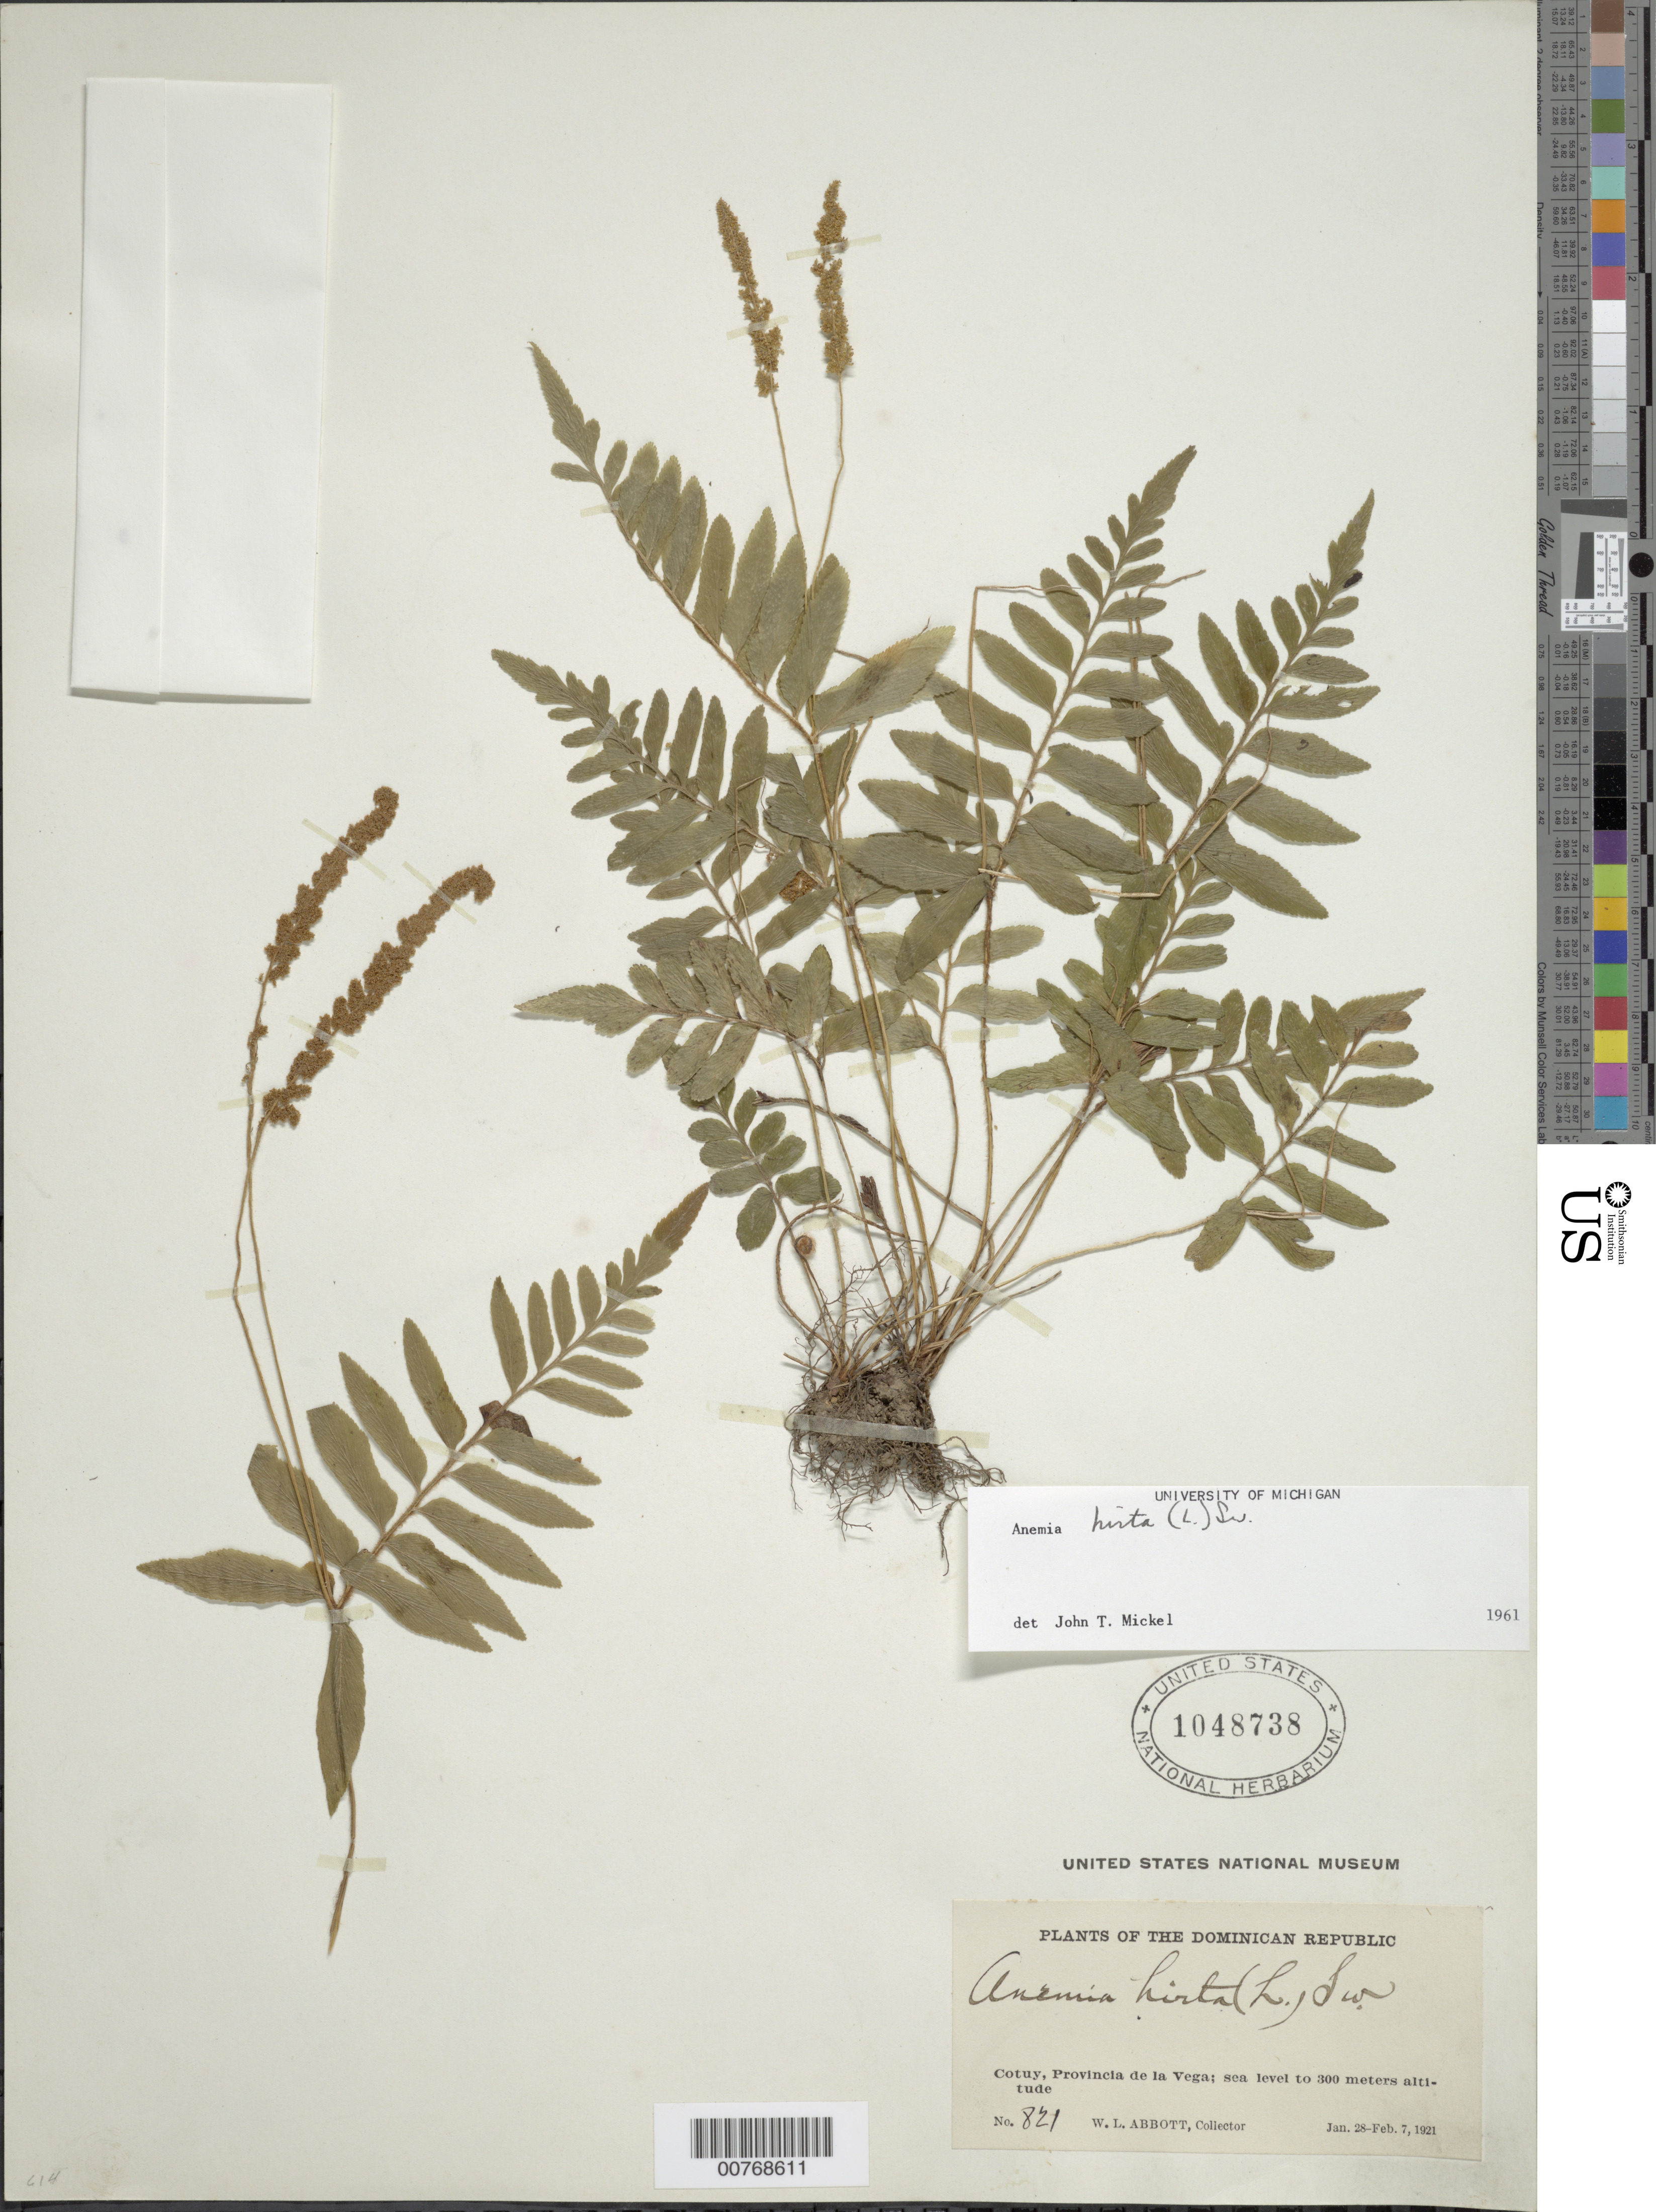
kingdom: Plantae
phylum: Tracheophyta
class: Polypodiopsida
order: Schizaeales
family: Anemiaceae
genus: Anemia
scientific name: Anemia hirta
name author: (L.) Sw.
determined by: Mickel, J. T., (NY), New York Botanical Garden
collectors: W. L. Abbott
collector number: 821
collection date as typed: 28 Feb 1910 07 Feb 1921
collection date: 1910-02-28/1921-02-07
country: Dominican Republic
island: Hispaniola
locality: Cotuy, Provincia de la Vega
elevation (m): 0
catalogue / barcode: US 1048738